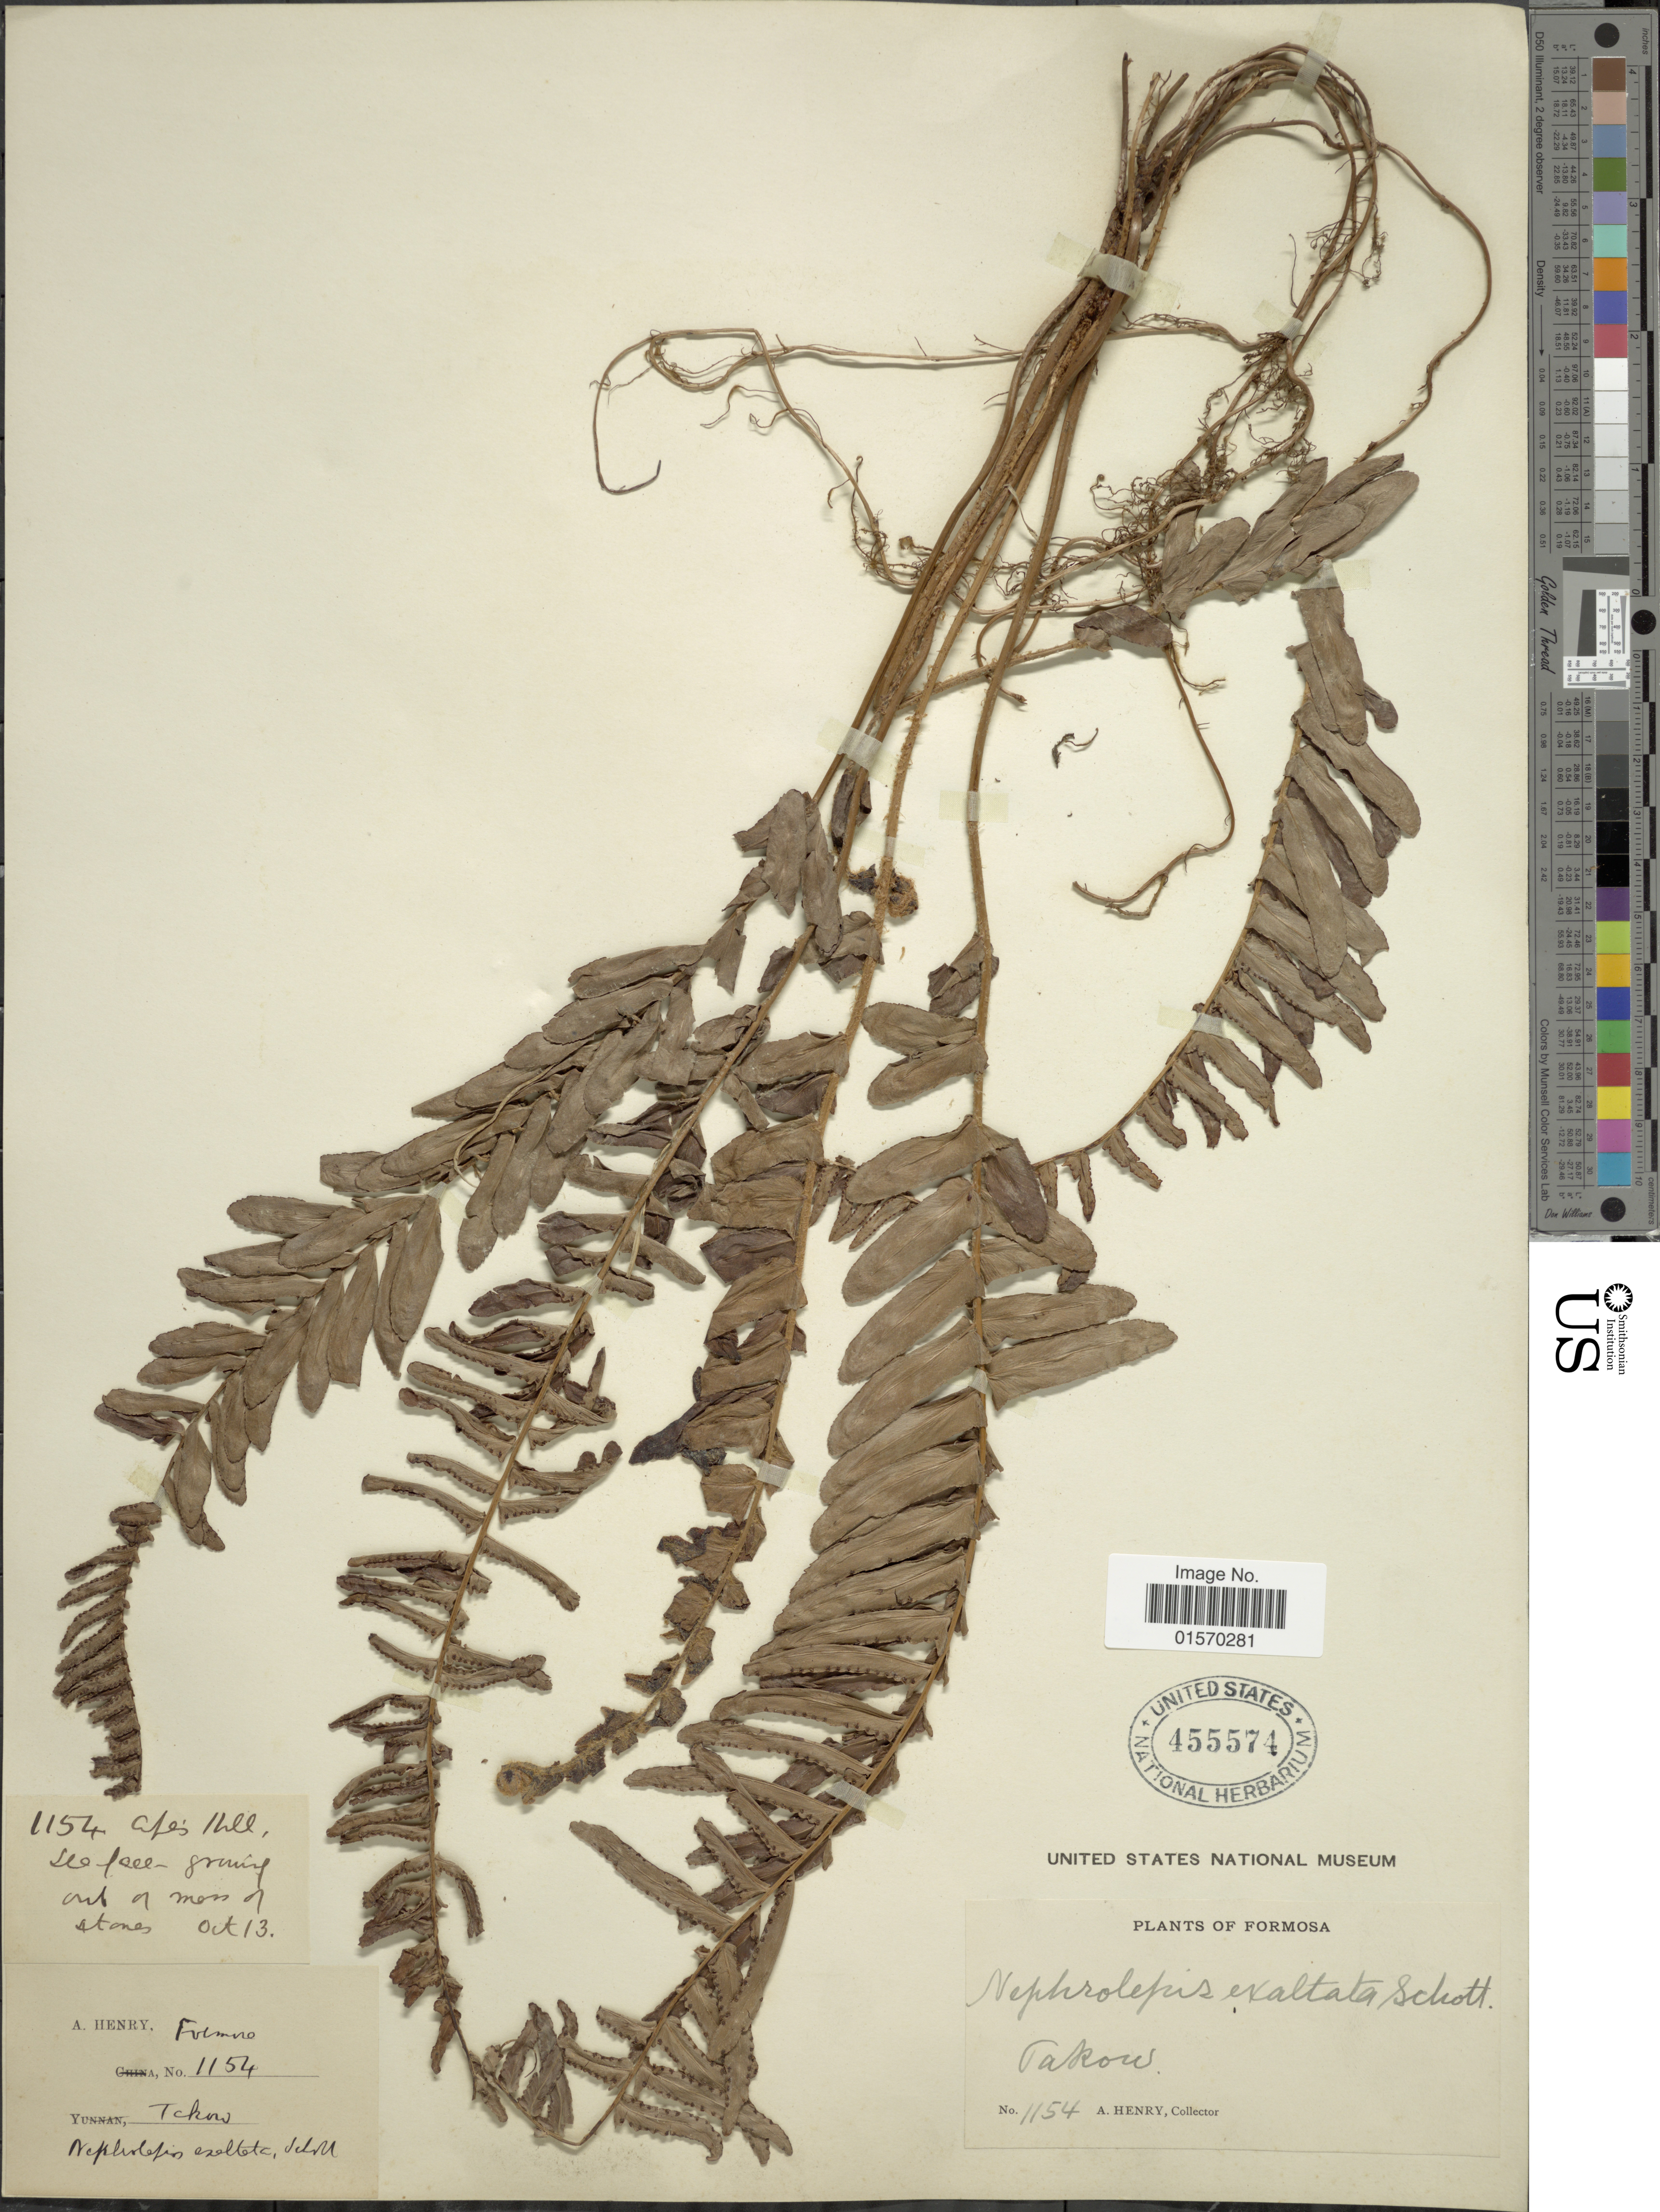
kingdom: Plantae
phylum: Tracheophyta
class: Polypodiopsida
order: Polypodiales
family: Nephrolepidaceae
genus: Nephrolepis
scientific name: Nephrolepis multiflora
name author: (Roxb.) F.M. Jarrett ex C.V. Morton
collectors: A. Henry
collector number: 1154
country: Taiwan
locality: Formosa, Takow. Ape's Hill, Sw face.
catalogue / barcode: US 455574